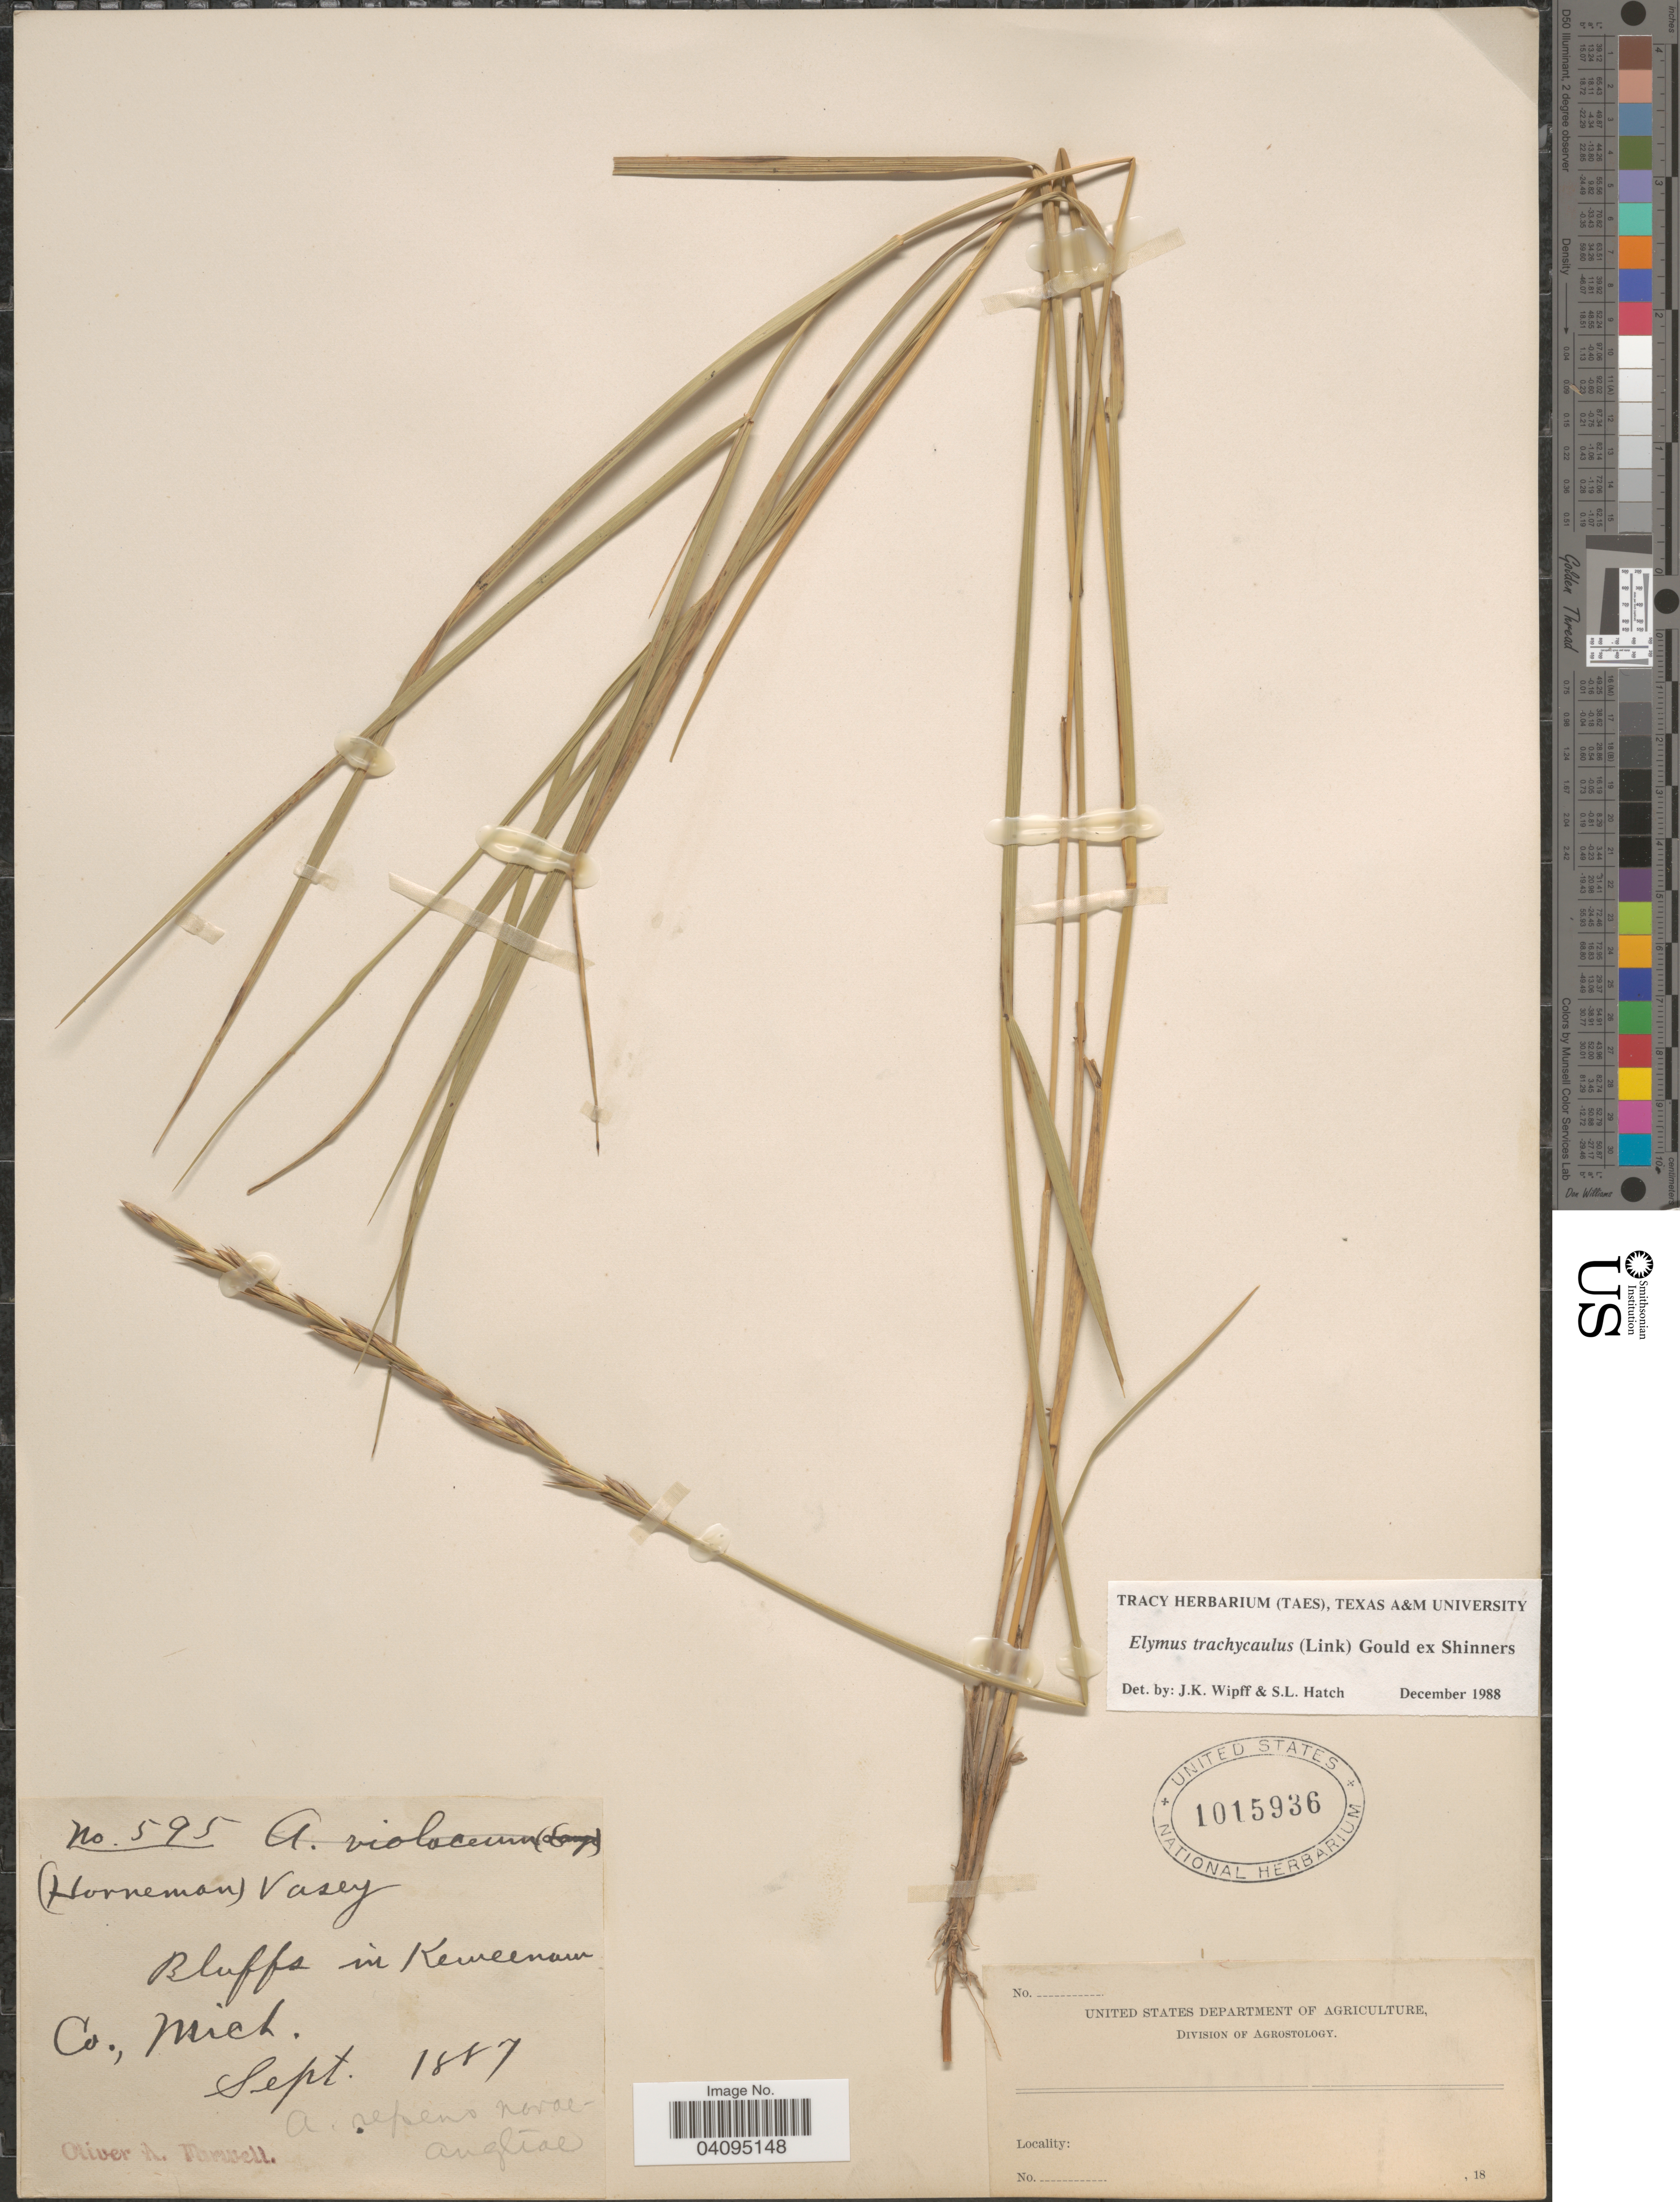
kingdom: Plantae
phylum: Tracheophyta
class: Liliopsida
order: Poales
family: Poaceae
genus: Elymus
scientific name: Elymus trachycaulus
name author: (Link) Gould ex Shinners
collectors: O. Farwell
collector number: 595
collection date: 1887-09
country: United States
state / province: Michigan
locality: Bluffs in Keweenaw Co.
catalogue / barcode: US 1015936